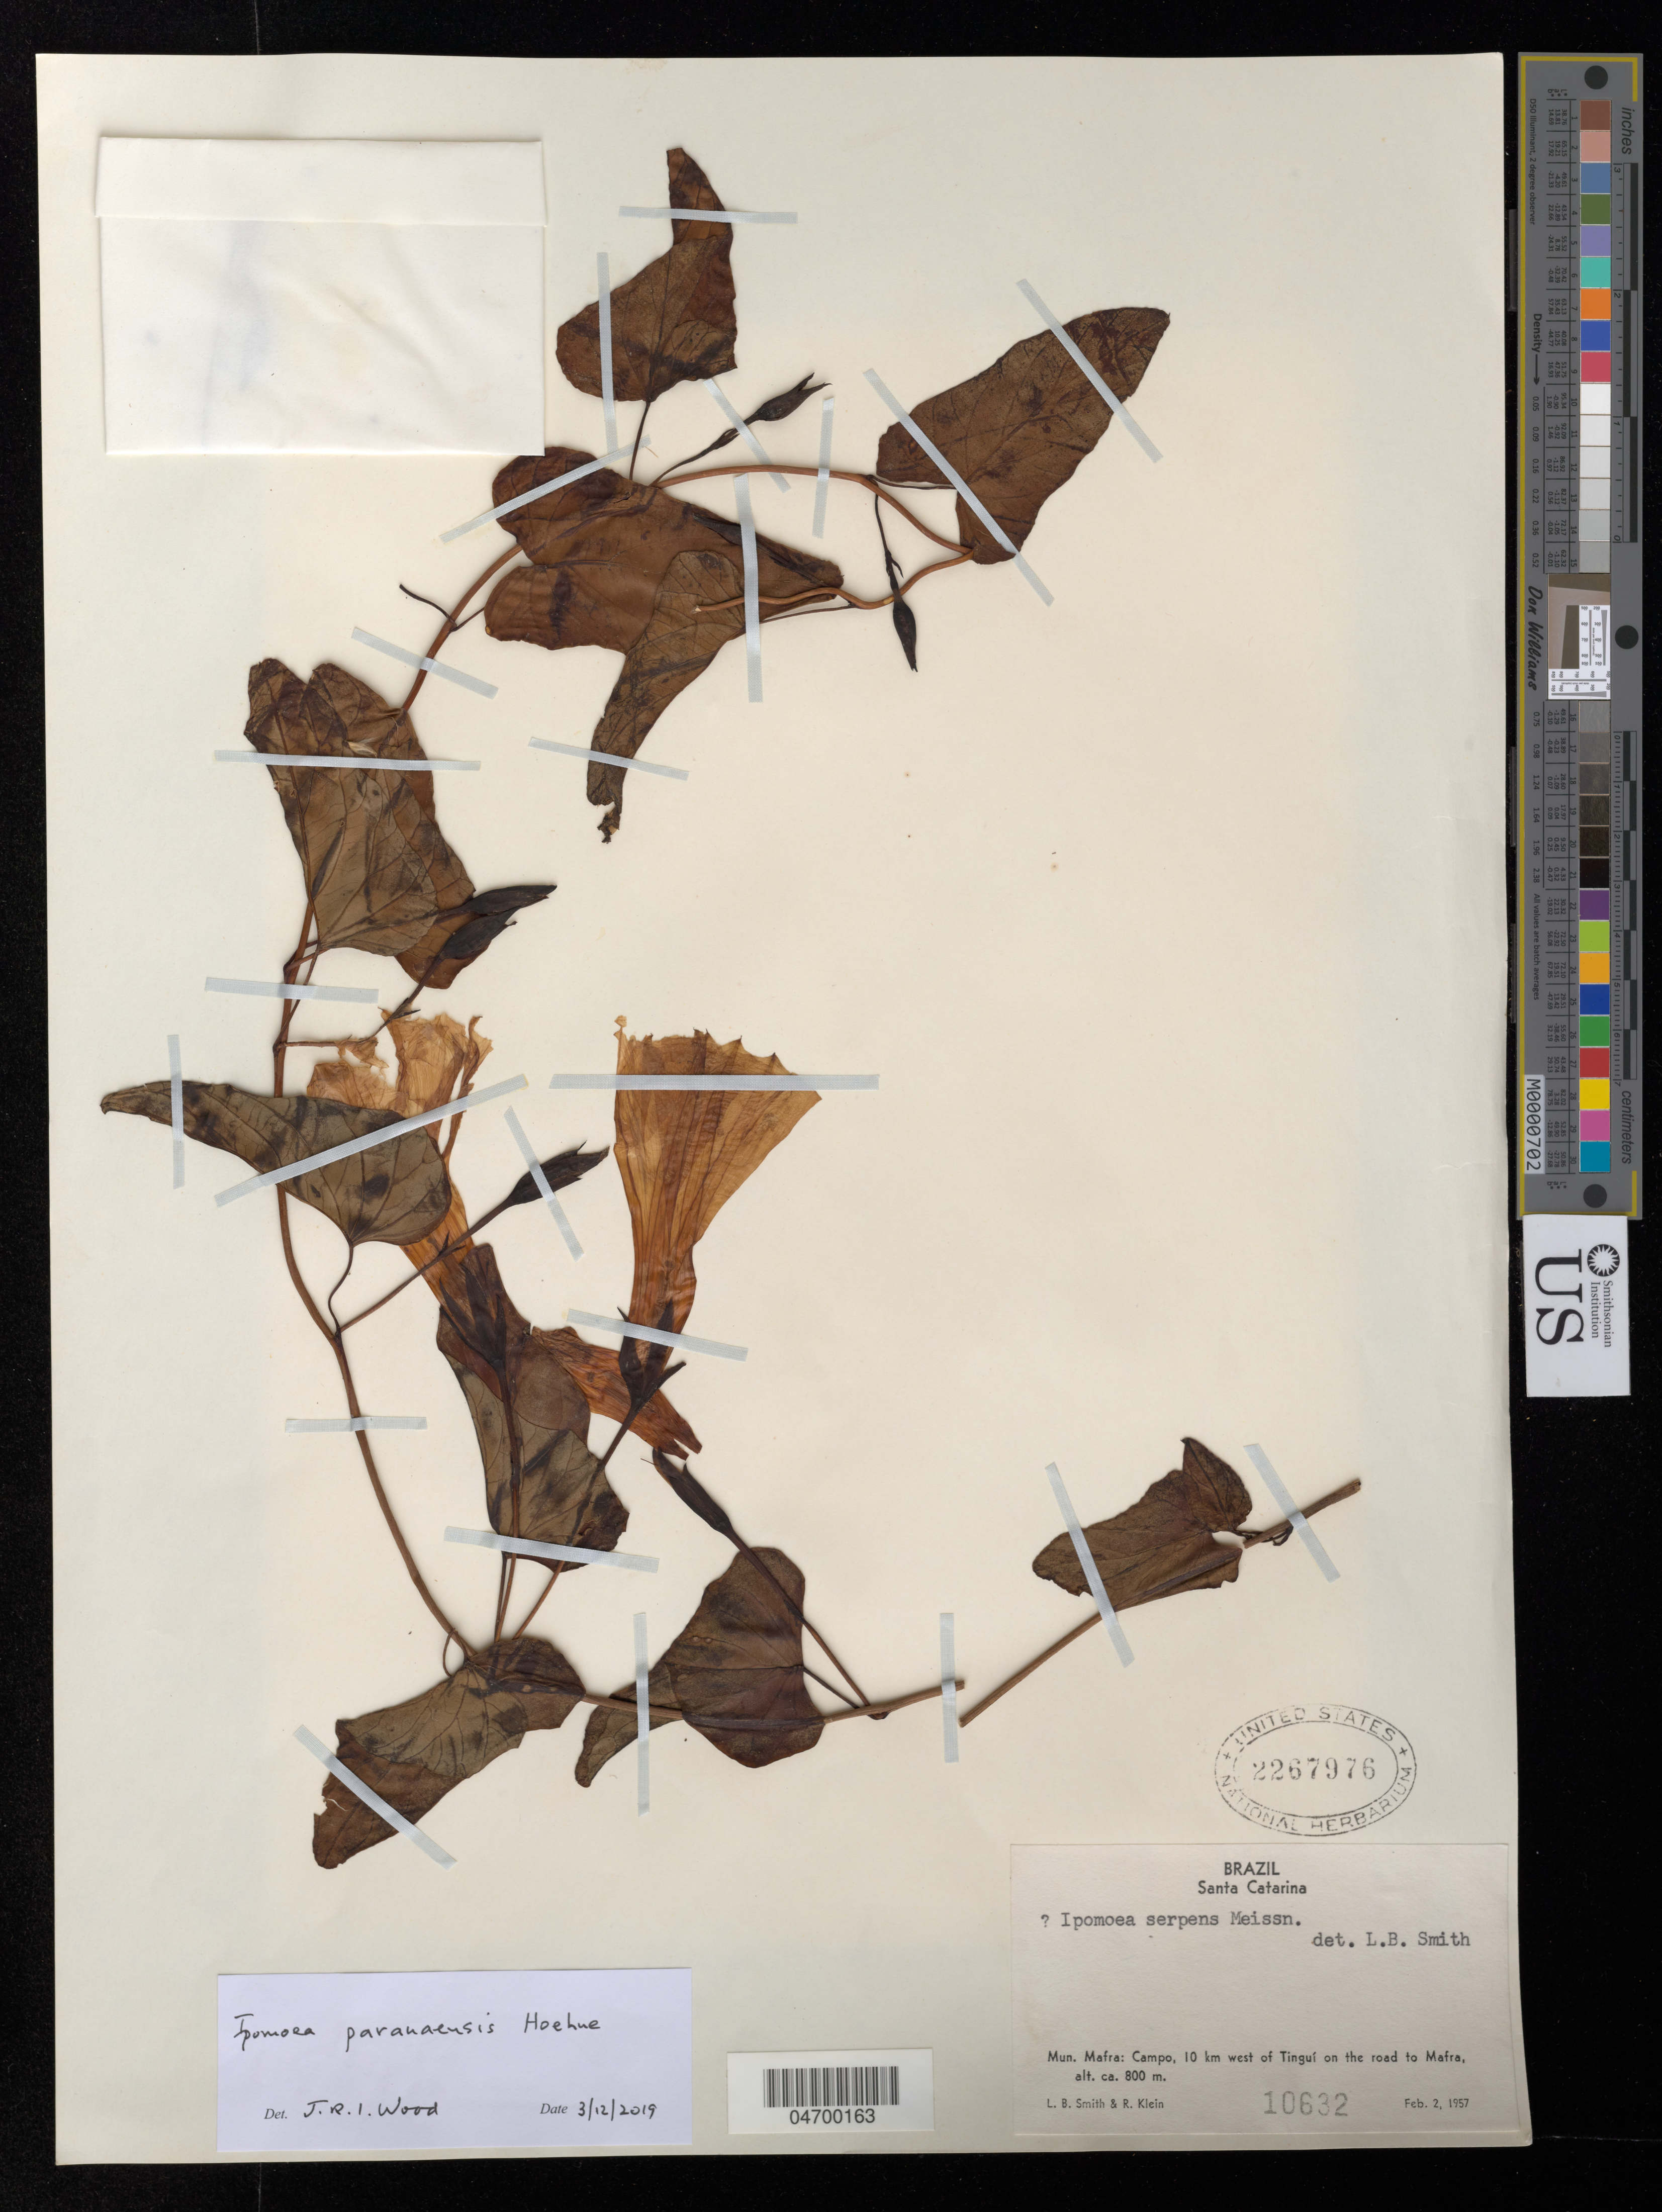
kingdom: Plantae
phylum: Tracheophyta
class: Magnoliopsida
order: Solanales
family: Convolvulaceae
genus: Ipomoea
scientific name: Ipomoea paranaensis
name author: Hoehne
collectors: L. Smith & R. Klein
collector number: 10632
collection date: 1957-02-02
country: Brazil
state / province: Santa Catarina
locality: Mun. Mafra: Campo, 10 km west of Tinguí on the road to Mafra.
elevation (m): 800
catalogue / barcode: US 2267976